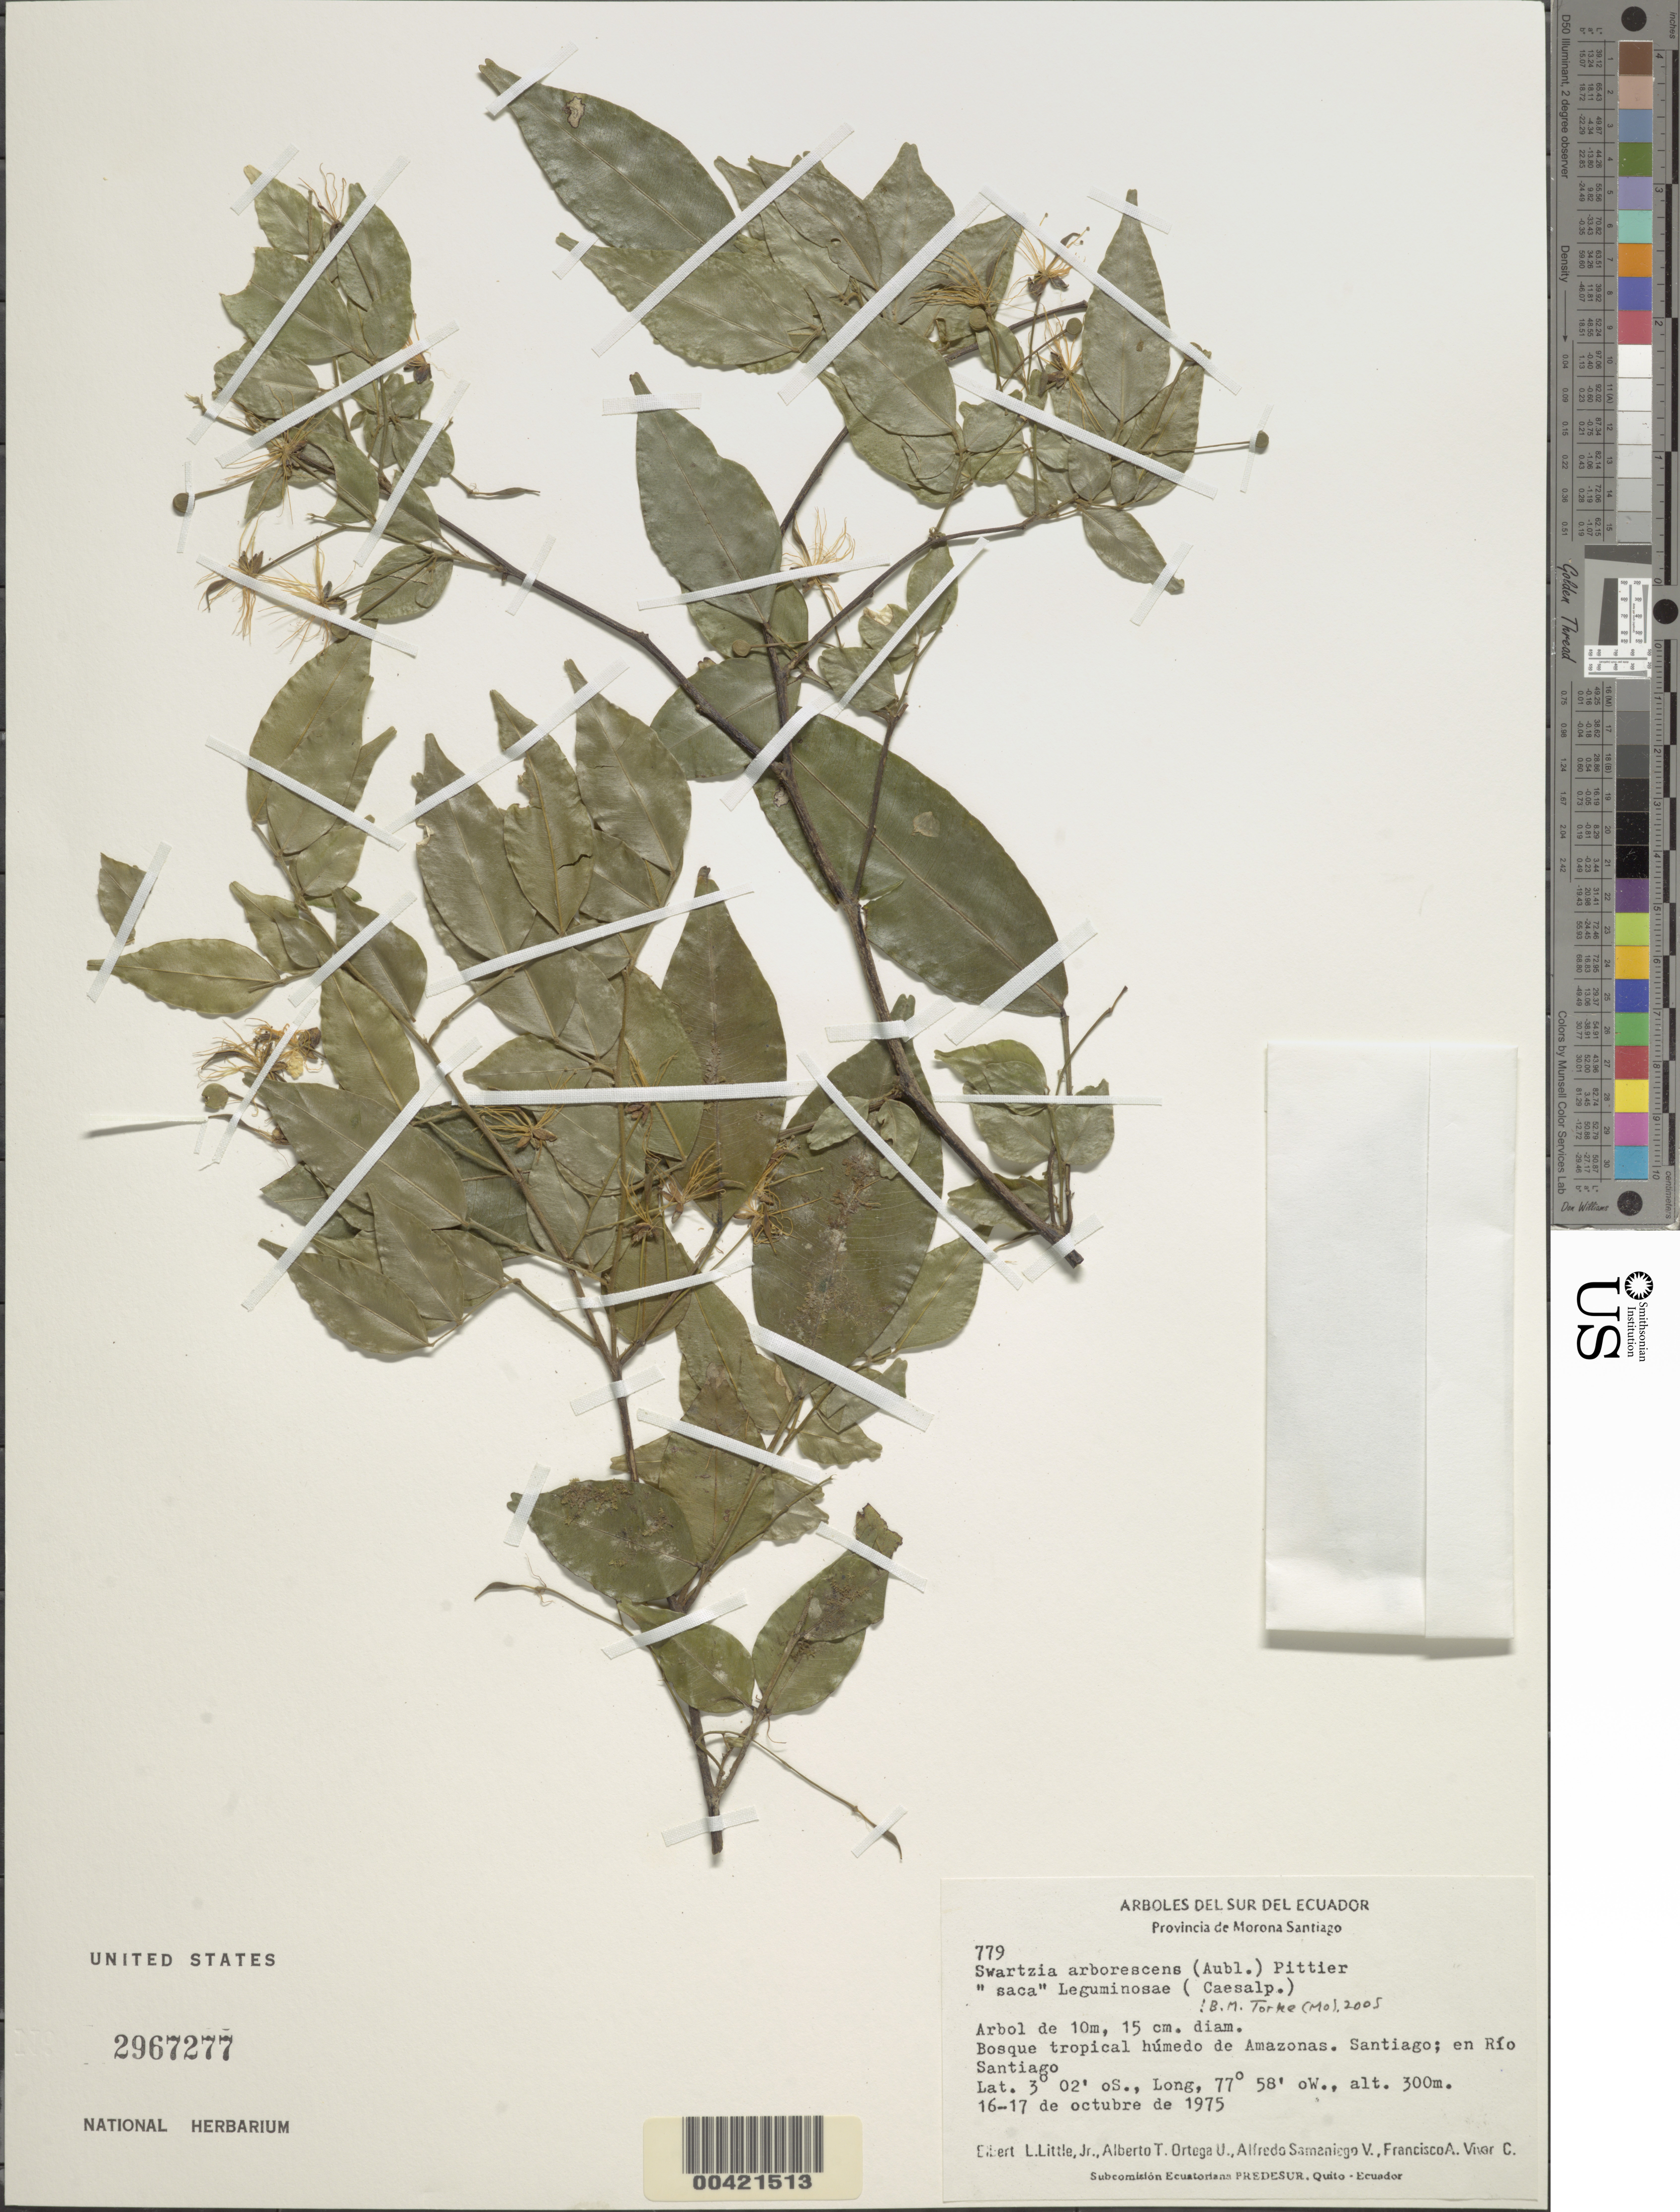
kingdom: Plantae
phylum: Tracheophyta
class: Magnoliopsida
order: Fabales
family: Fabaceae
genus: Swartzia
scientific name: Swartzia arborescens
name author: (Aubl.) Pittier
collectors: E. L. Little, A. T. Ortega U., A. V. Samaniego & F. A. Vivar C.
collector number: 779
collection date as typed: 16 Oct 1975 and 17 Oct 1975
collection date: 1975-10-16,1975-10-17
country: Ecuador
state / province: Morona-Santiago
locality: Santiago; en Rio Santiago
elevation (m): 300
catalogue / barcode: US 2967277